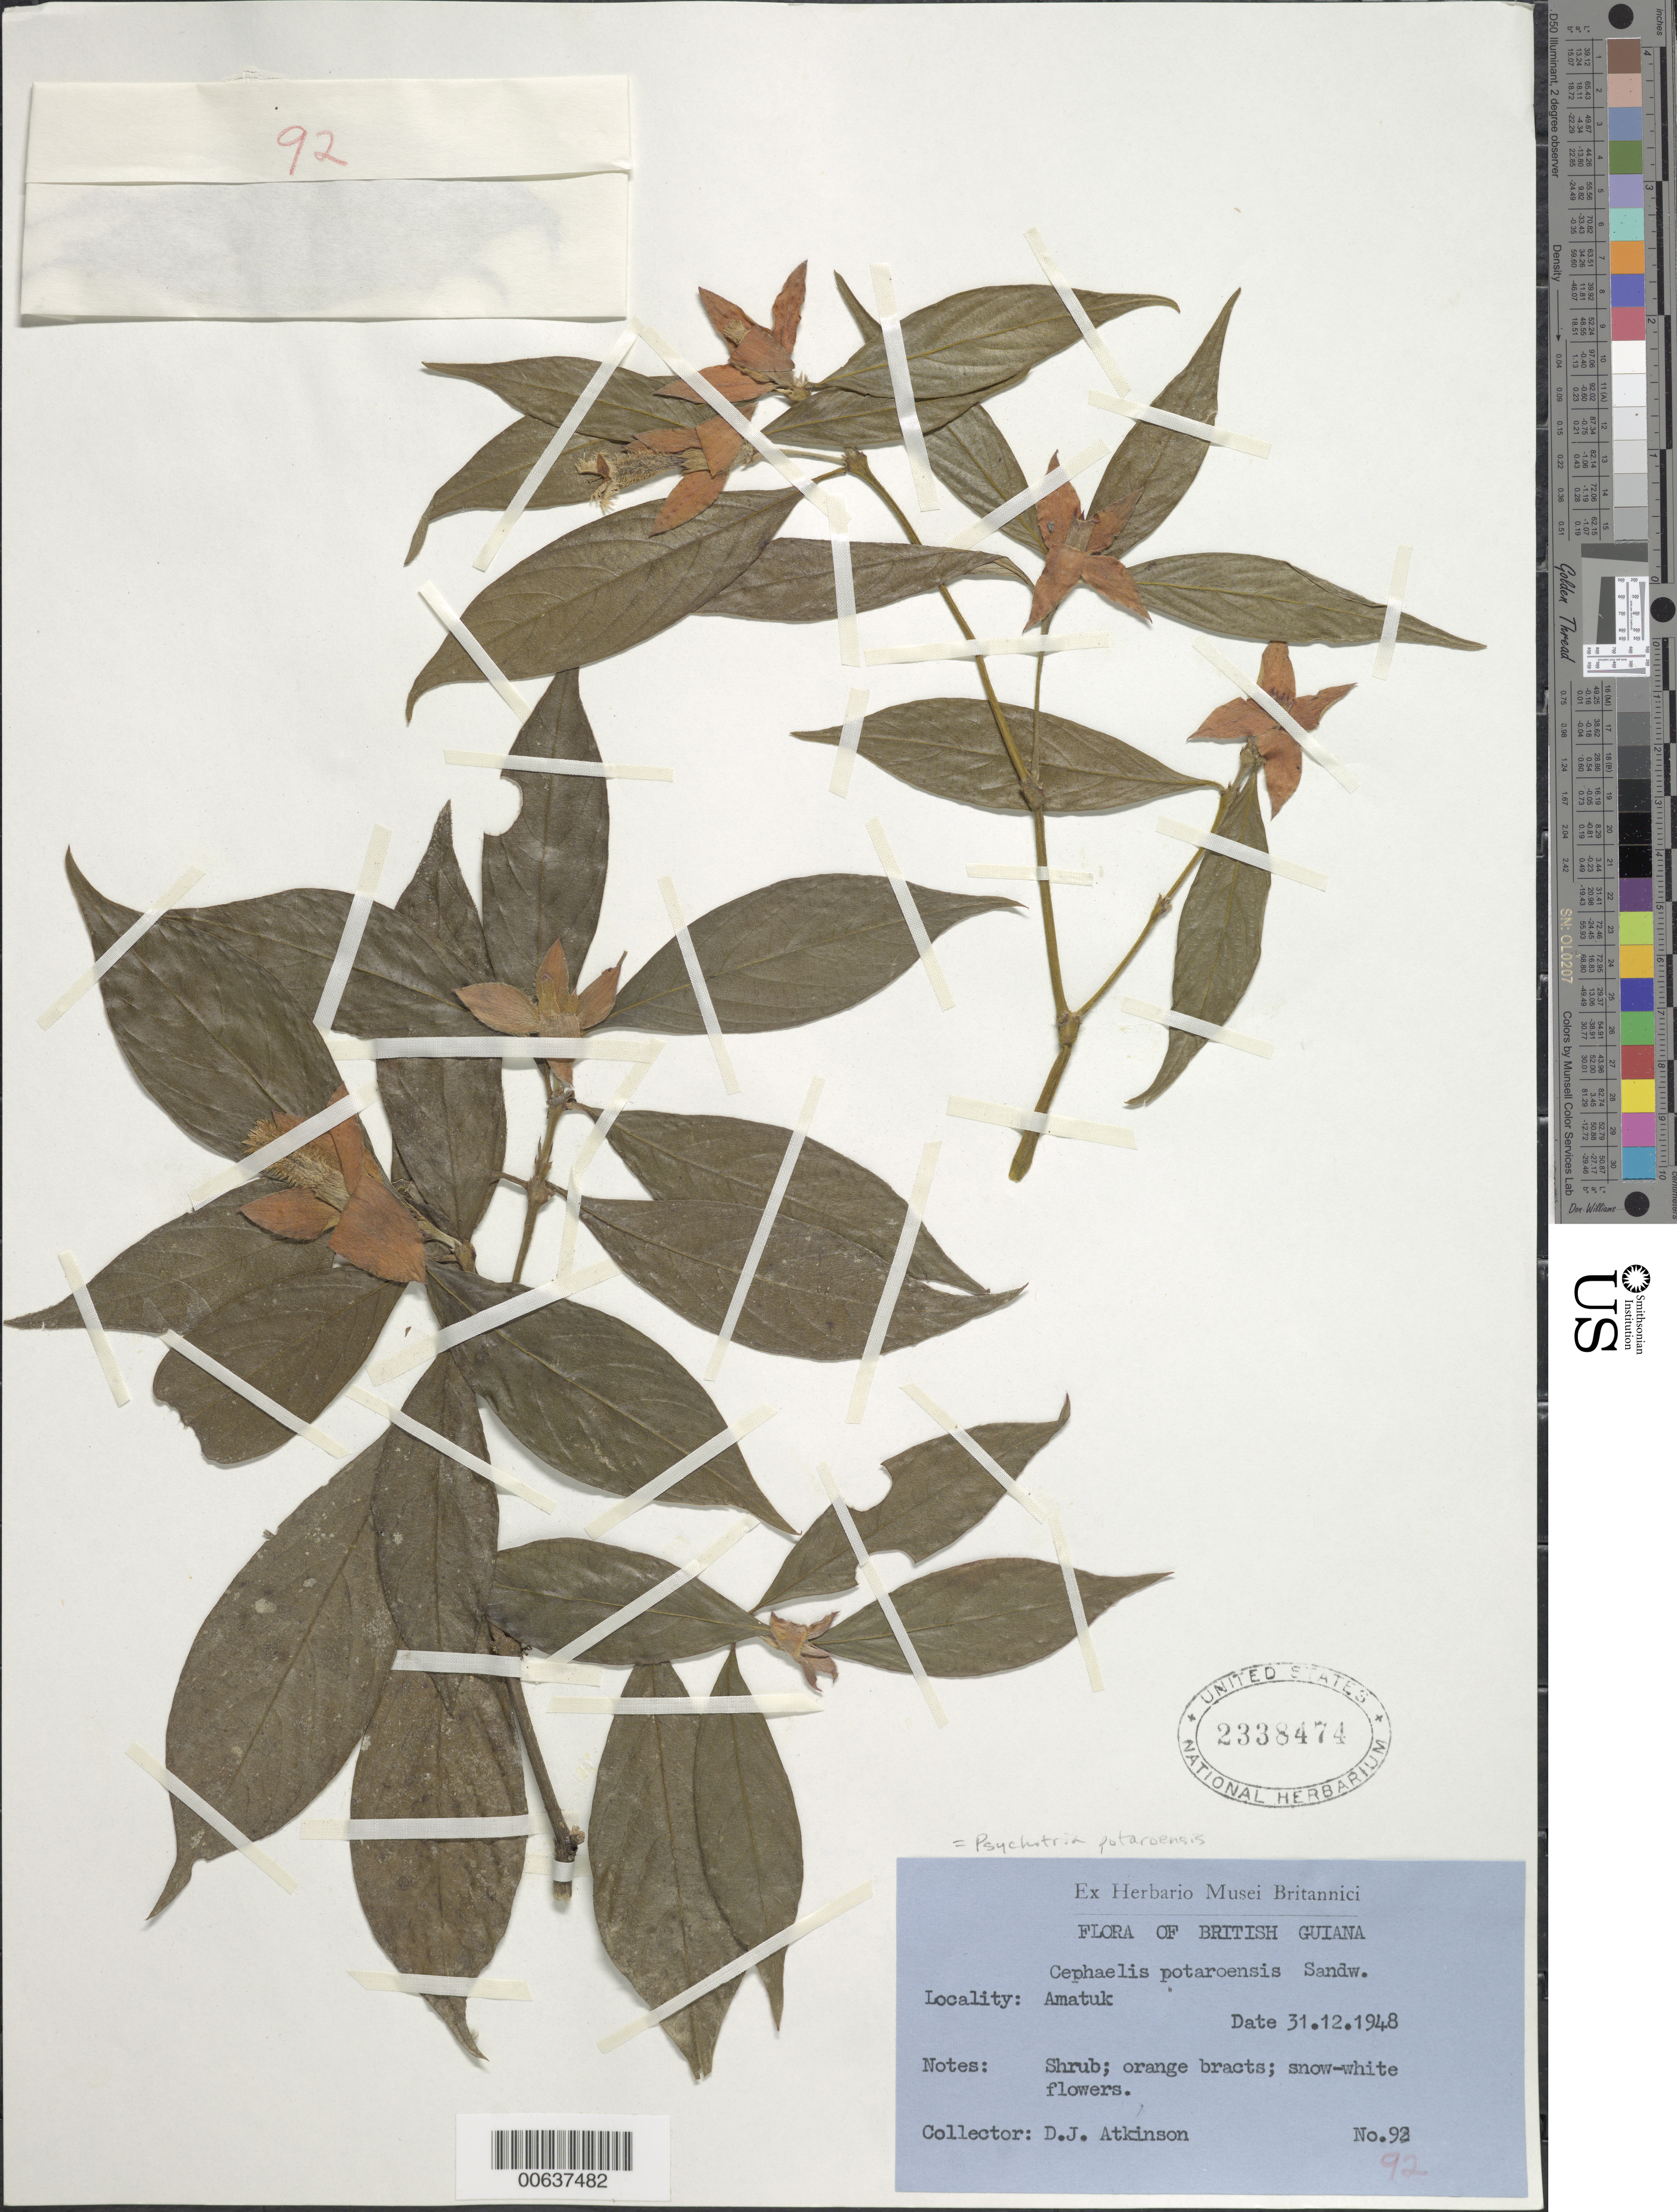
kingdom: Plantae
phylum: Tracheophyta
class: Magnoliopsida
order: Gentianales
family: Rubiaceae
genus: Palicourea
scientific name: Palicourea potaroensis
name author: (Sandw.) Delprete & J.H. Kirkbr.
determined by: Kirkbride, J. H.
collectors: D. Atkinson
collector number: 92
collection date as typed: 31-Dec-48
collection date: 1948-12-31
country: Guyana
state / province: Potaro-Siparuni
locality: Amatuk, Potaro River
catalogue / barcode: US 2338474